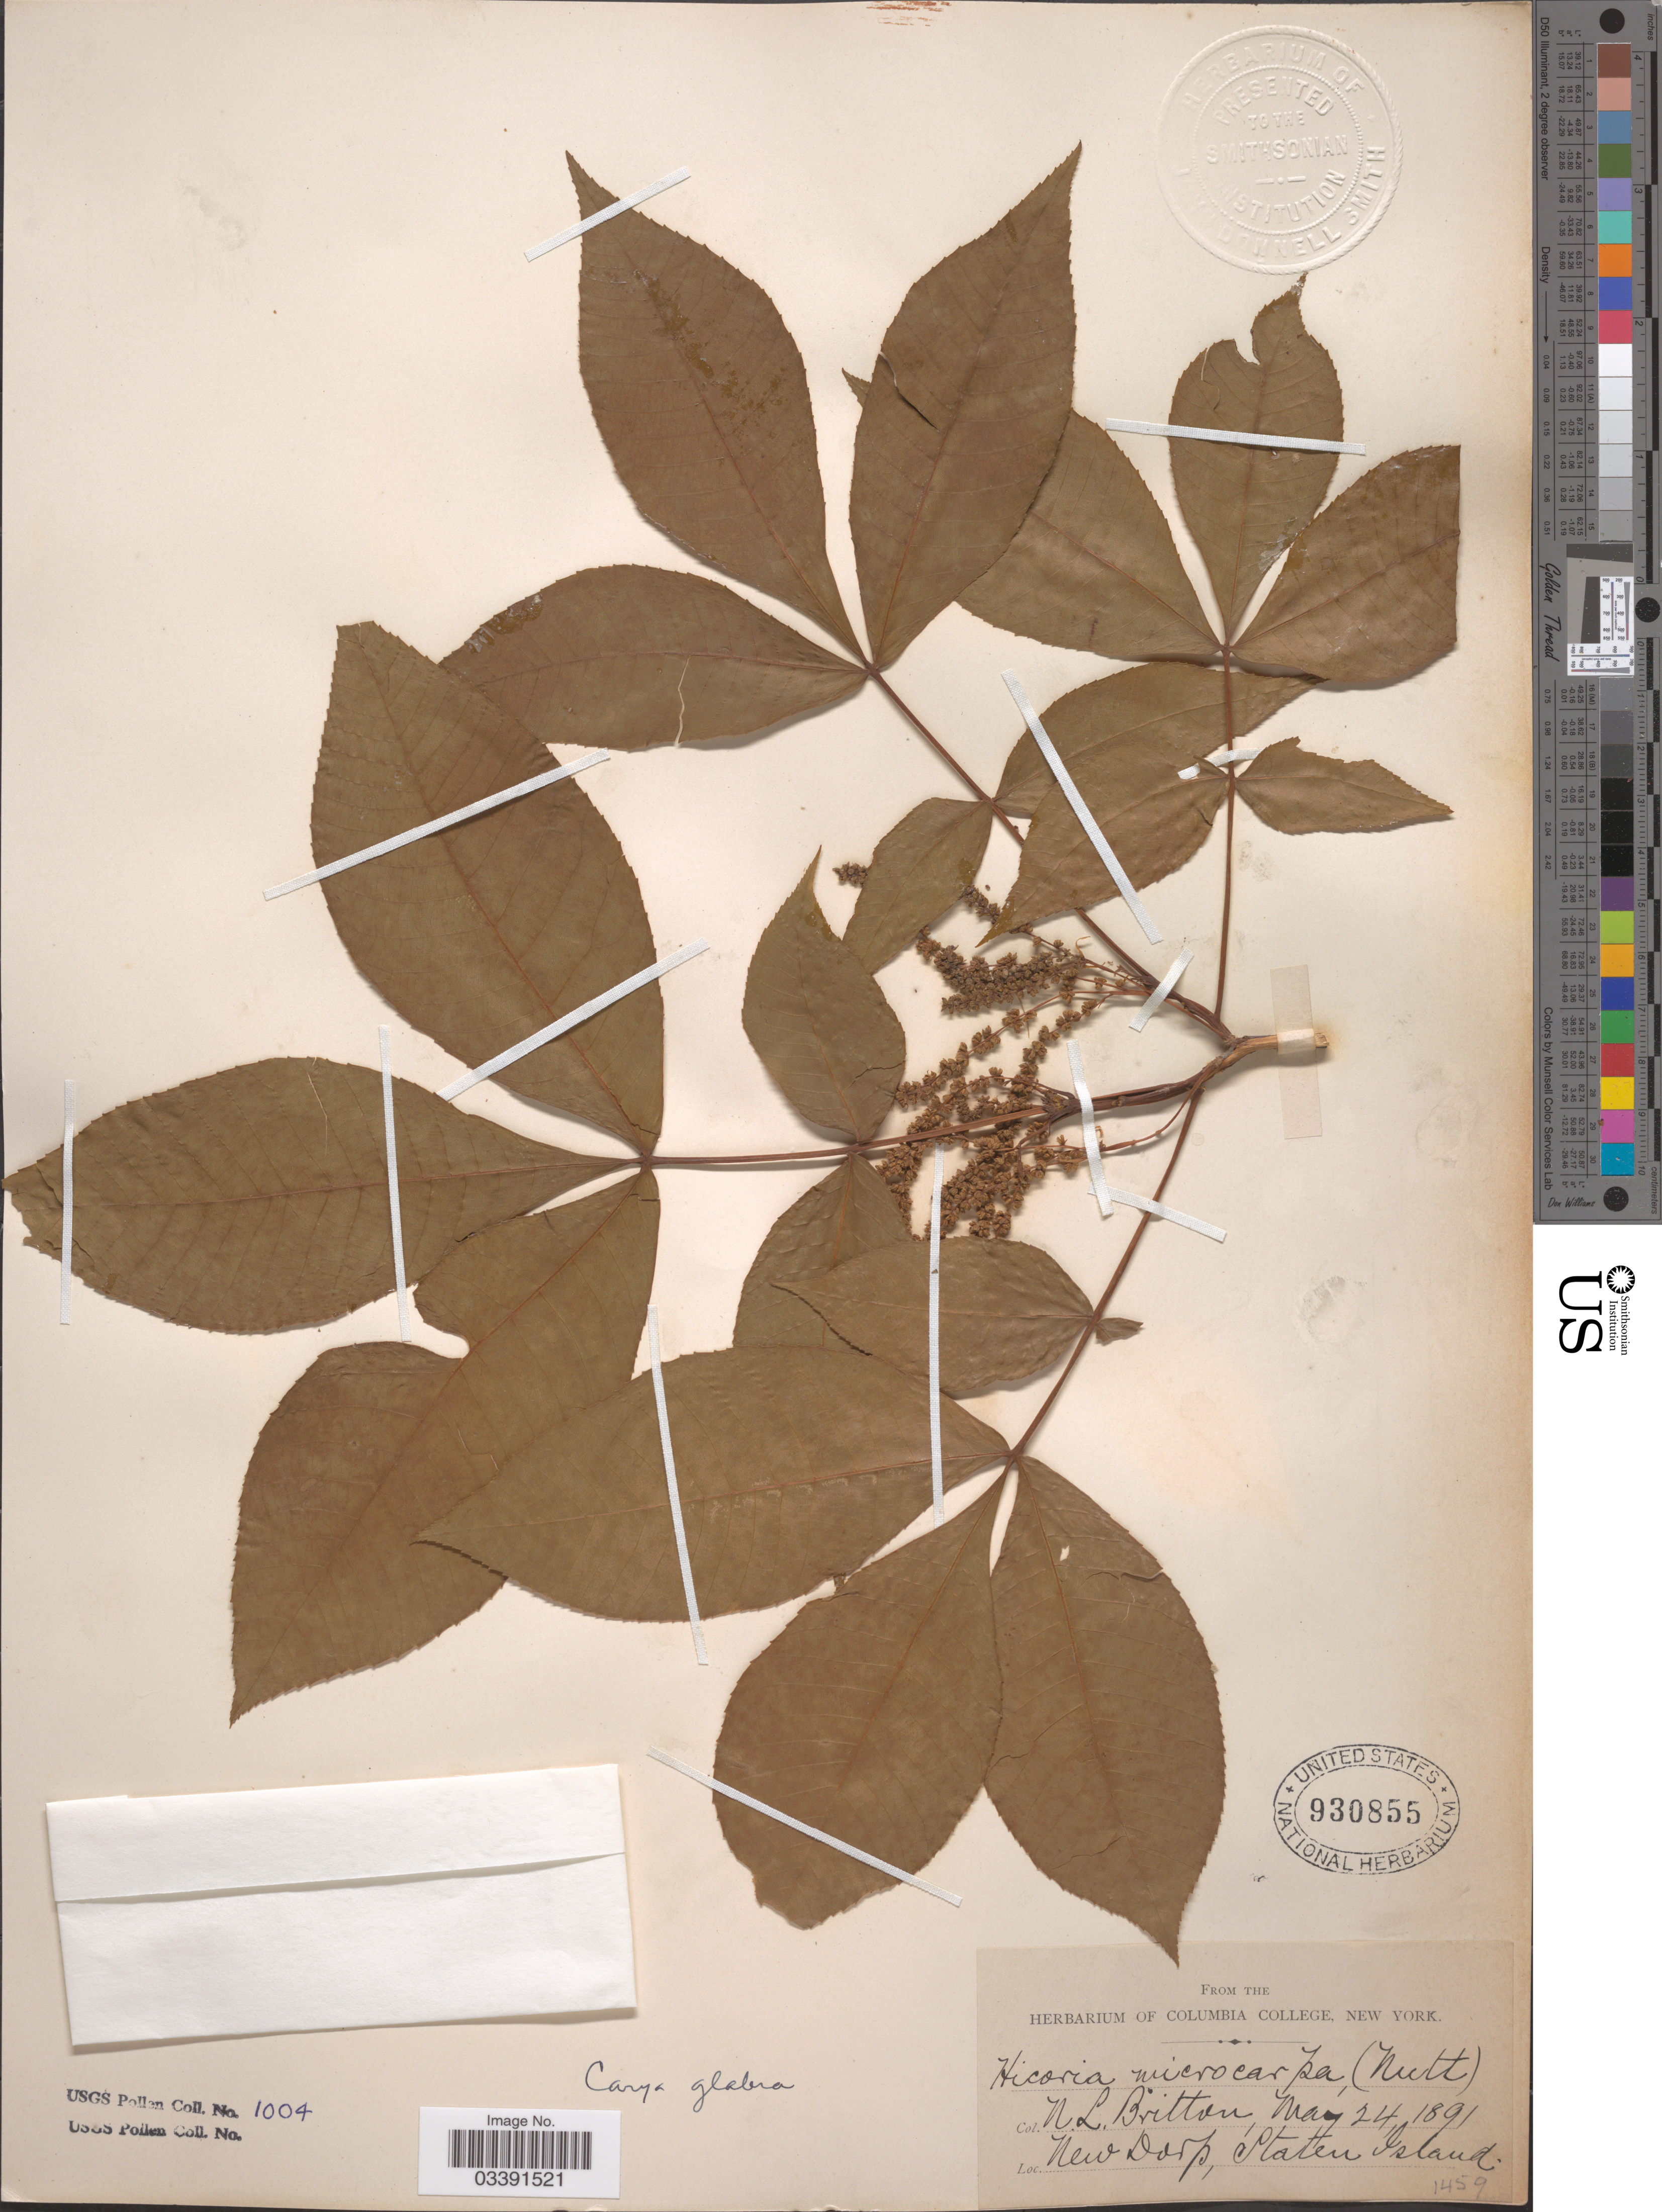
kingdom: Plantae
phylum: Tracheophyta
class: Magnoliopsida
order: Fagales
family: Juglandaceae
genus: Carya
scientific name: Carya glabra var. glabra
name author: (Mill.) Sweet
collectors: N. Britton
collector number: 1459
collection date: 1891-05-24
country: United States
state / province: New York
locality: New Dorp, Staten Island.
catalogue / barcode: US 930855